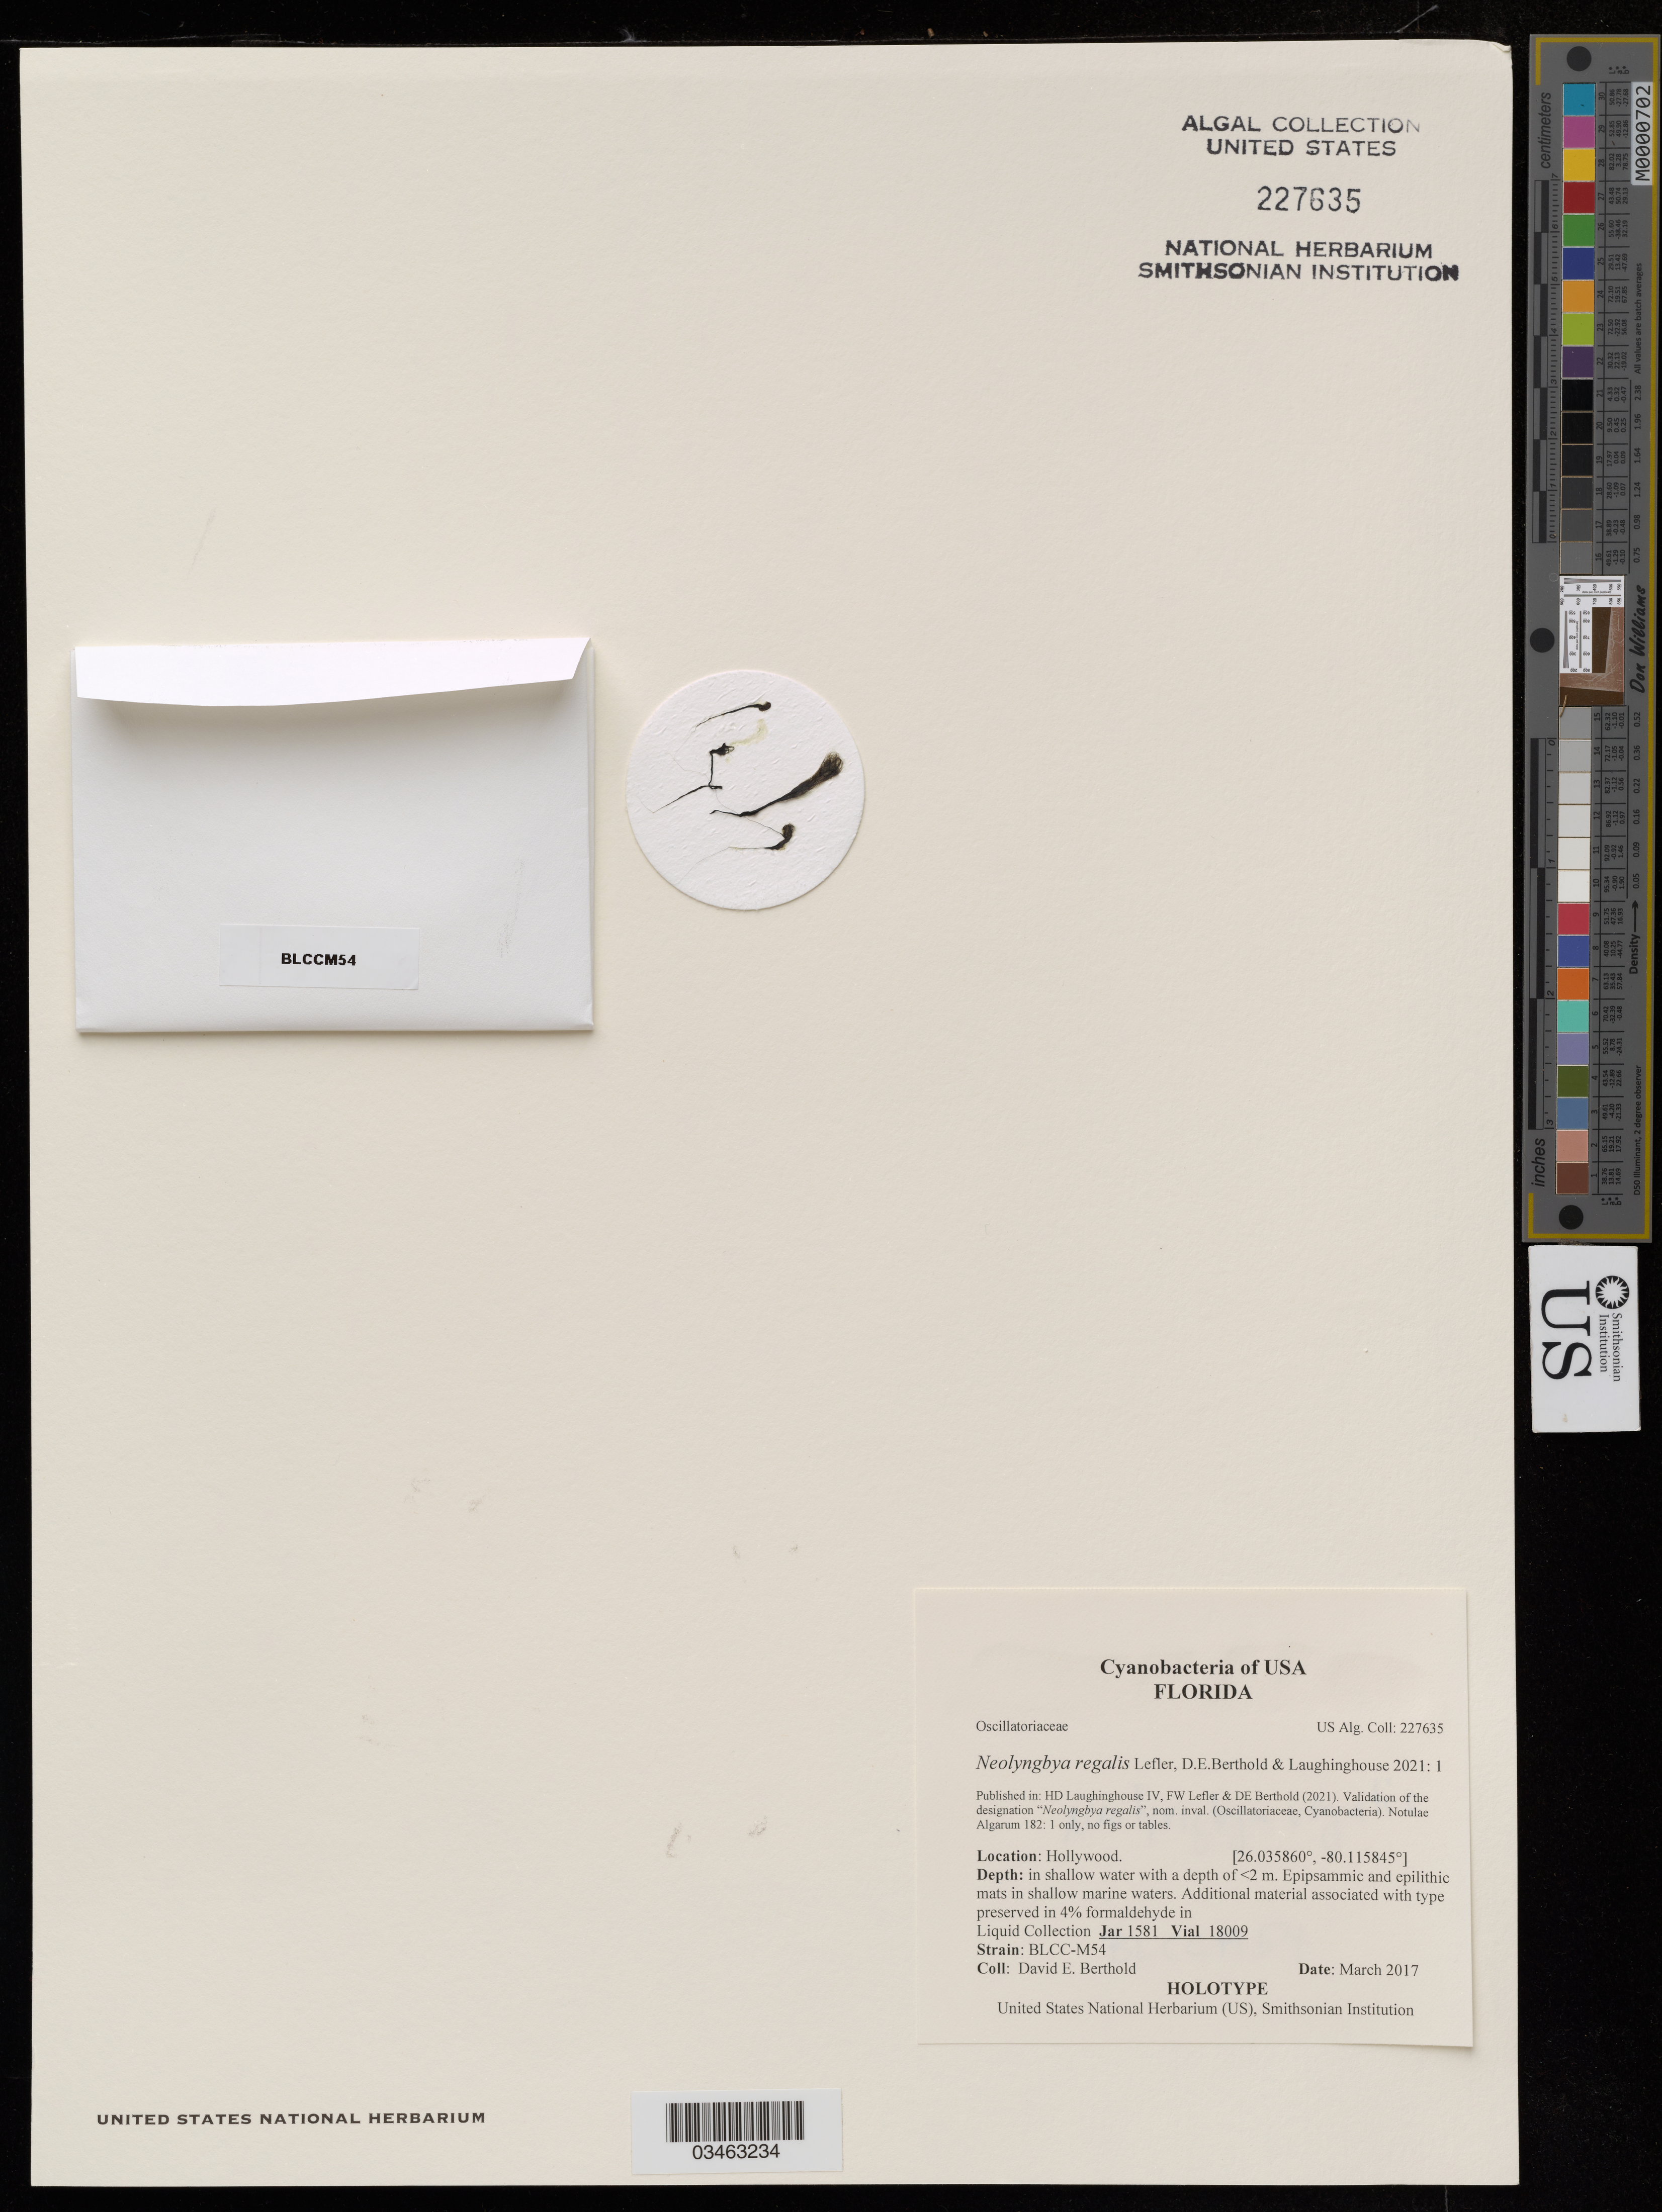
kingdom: Bacteria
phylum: Cyanobacteria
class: Cyanobacteriia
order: Cyanobacteriales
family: Microcoleaceae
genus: Neolyngbya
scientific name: Neolyngbya regalis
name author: Lefler et al.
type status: Holotype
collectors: D. Berthold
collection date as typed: March 2017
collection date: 2017-03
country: United States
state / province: Florida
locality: Hollywood. In shallow water with a depth of <2m.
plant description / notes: Additional material associated with type preserved in 4% formaldehyde in liquid collection.; Strain BLCC-M54.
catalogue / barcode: US 227635